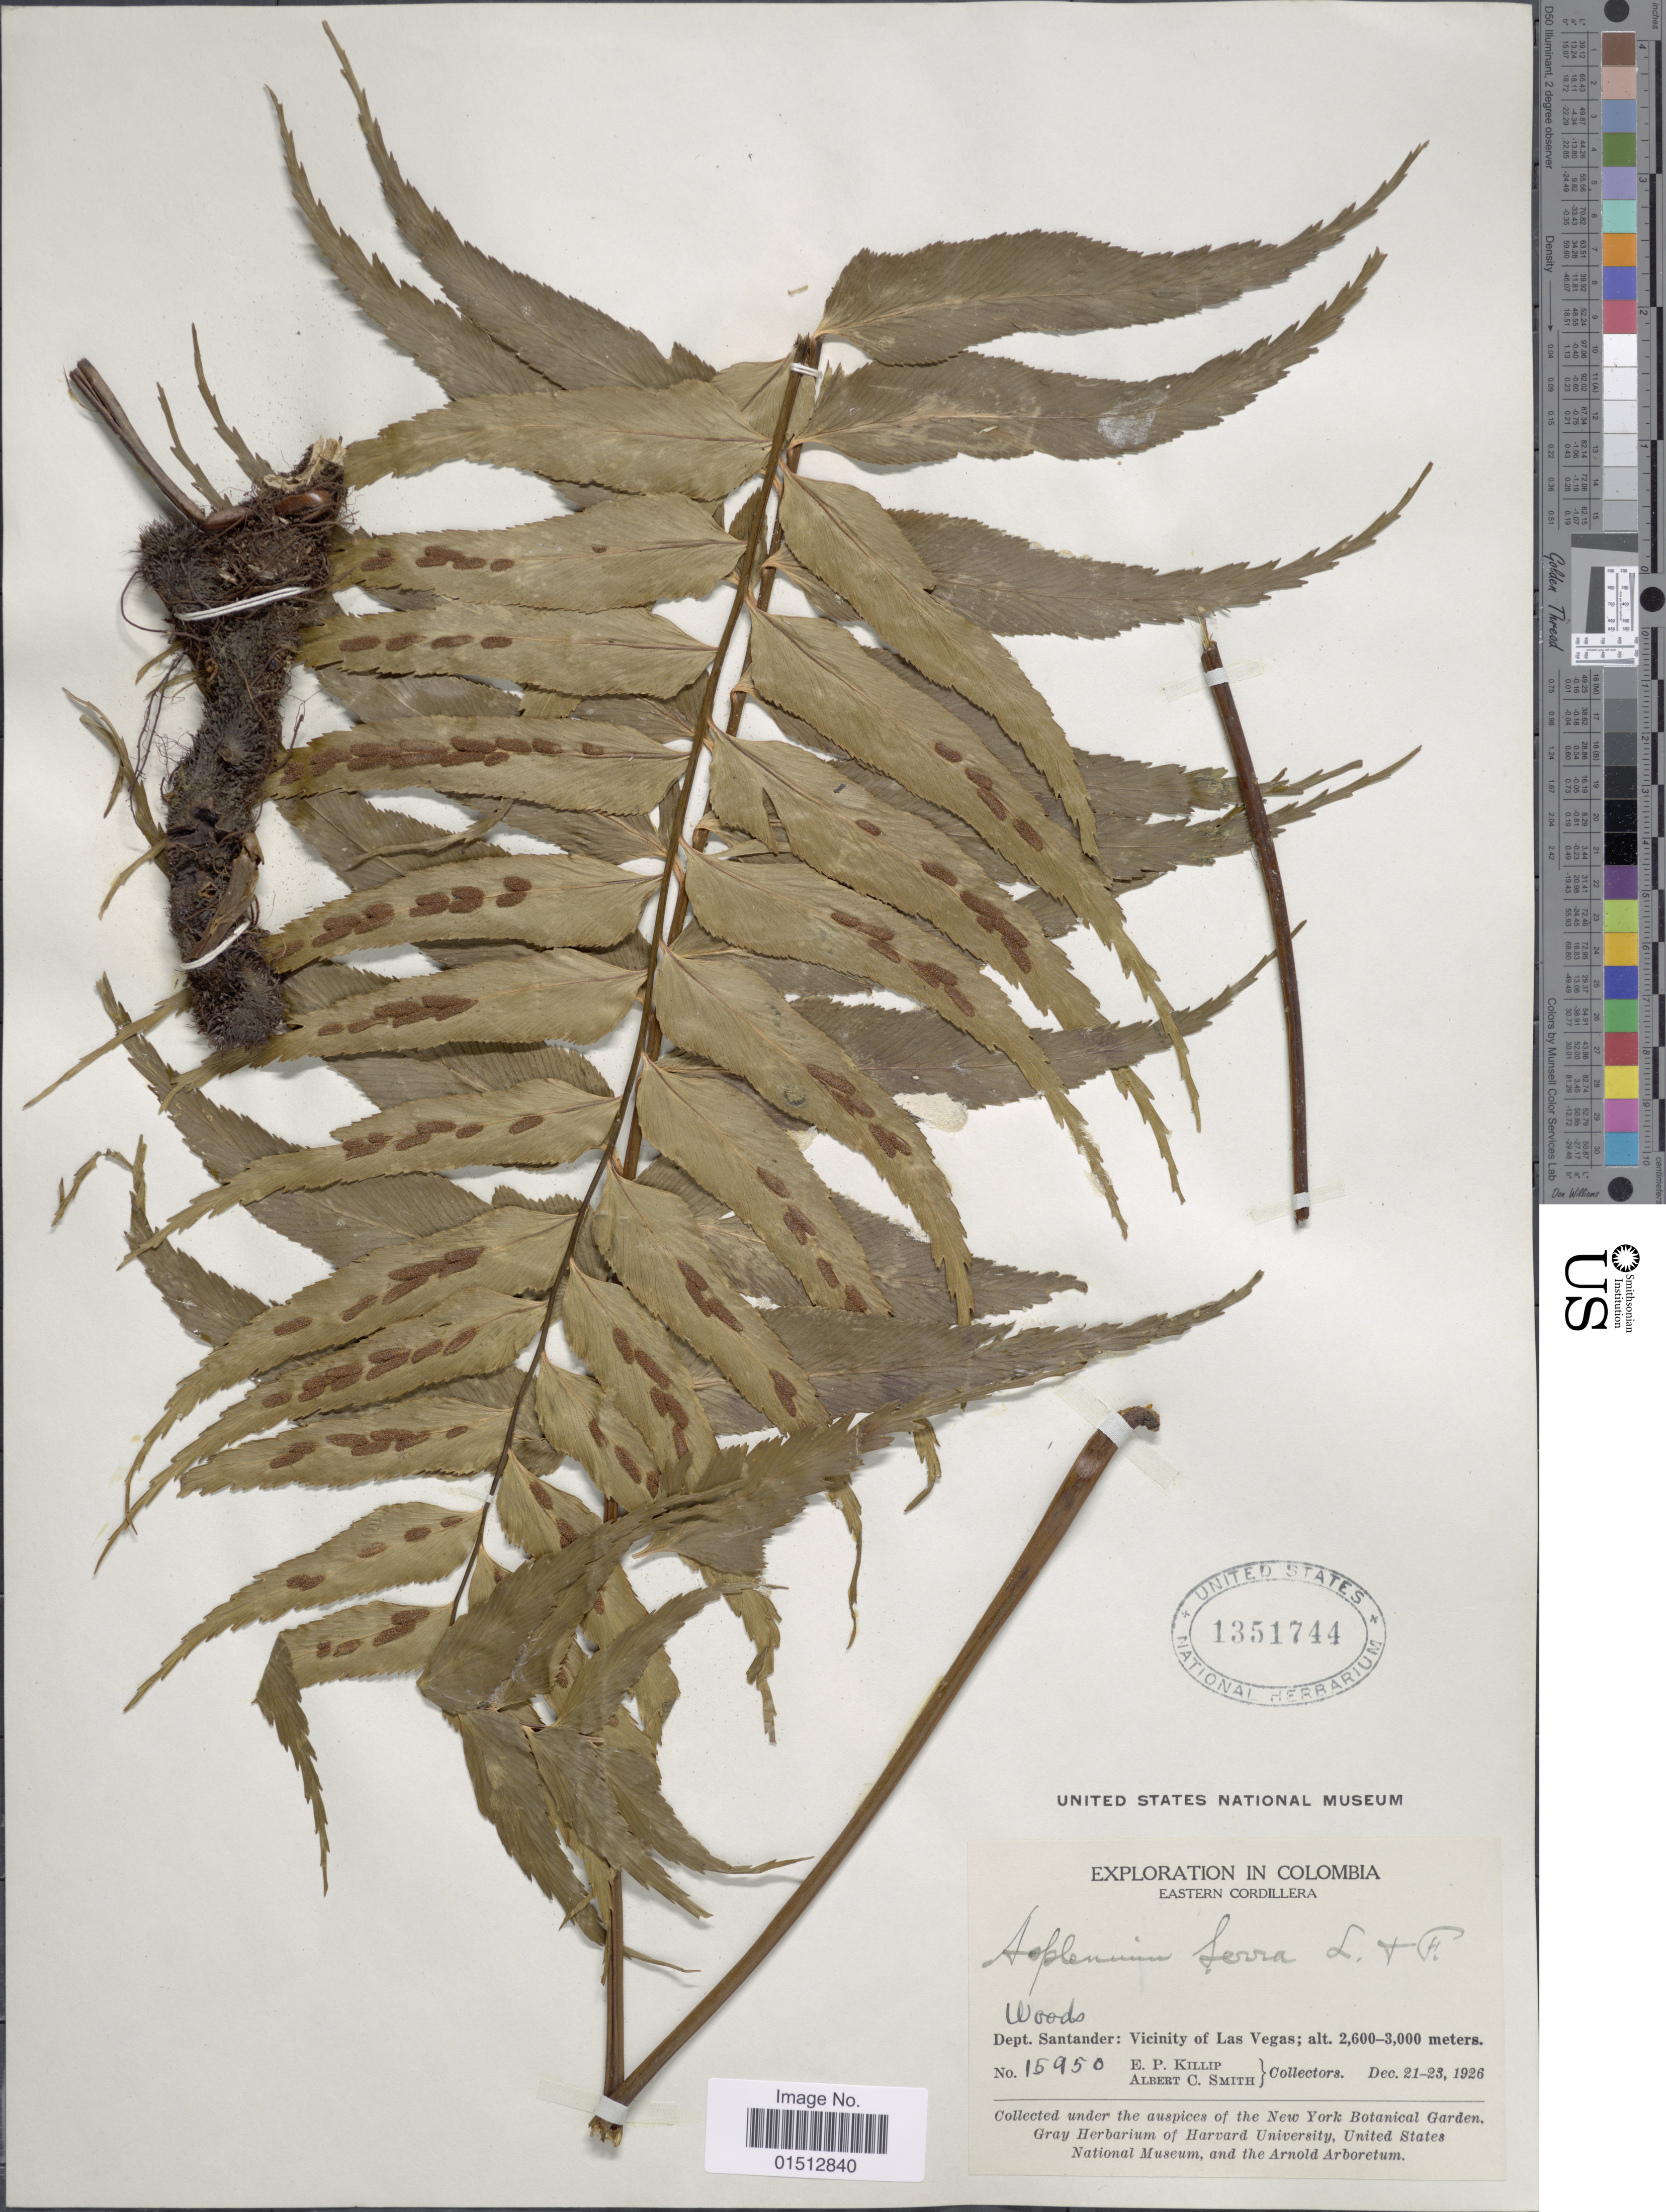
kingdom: Plantae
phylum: Tracheophyta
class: Polypodiopsida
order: Polypodiales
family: Aspleniaceae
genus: Asplenium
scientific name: Asplenium serra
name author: Langsd. & Fisch.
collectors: E. P. Killip & A. C. Smith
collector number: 15950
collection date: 1926-12-21/1926-12-23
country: Colombia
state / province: Santander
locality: Colombia, Eastern Cordillera, Dept. Santander: Vicinity of Las Vegas.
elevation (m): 2600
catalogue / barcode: US 1351744